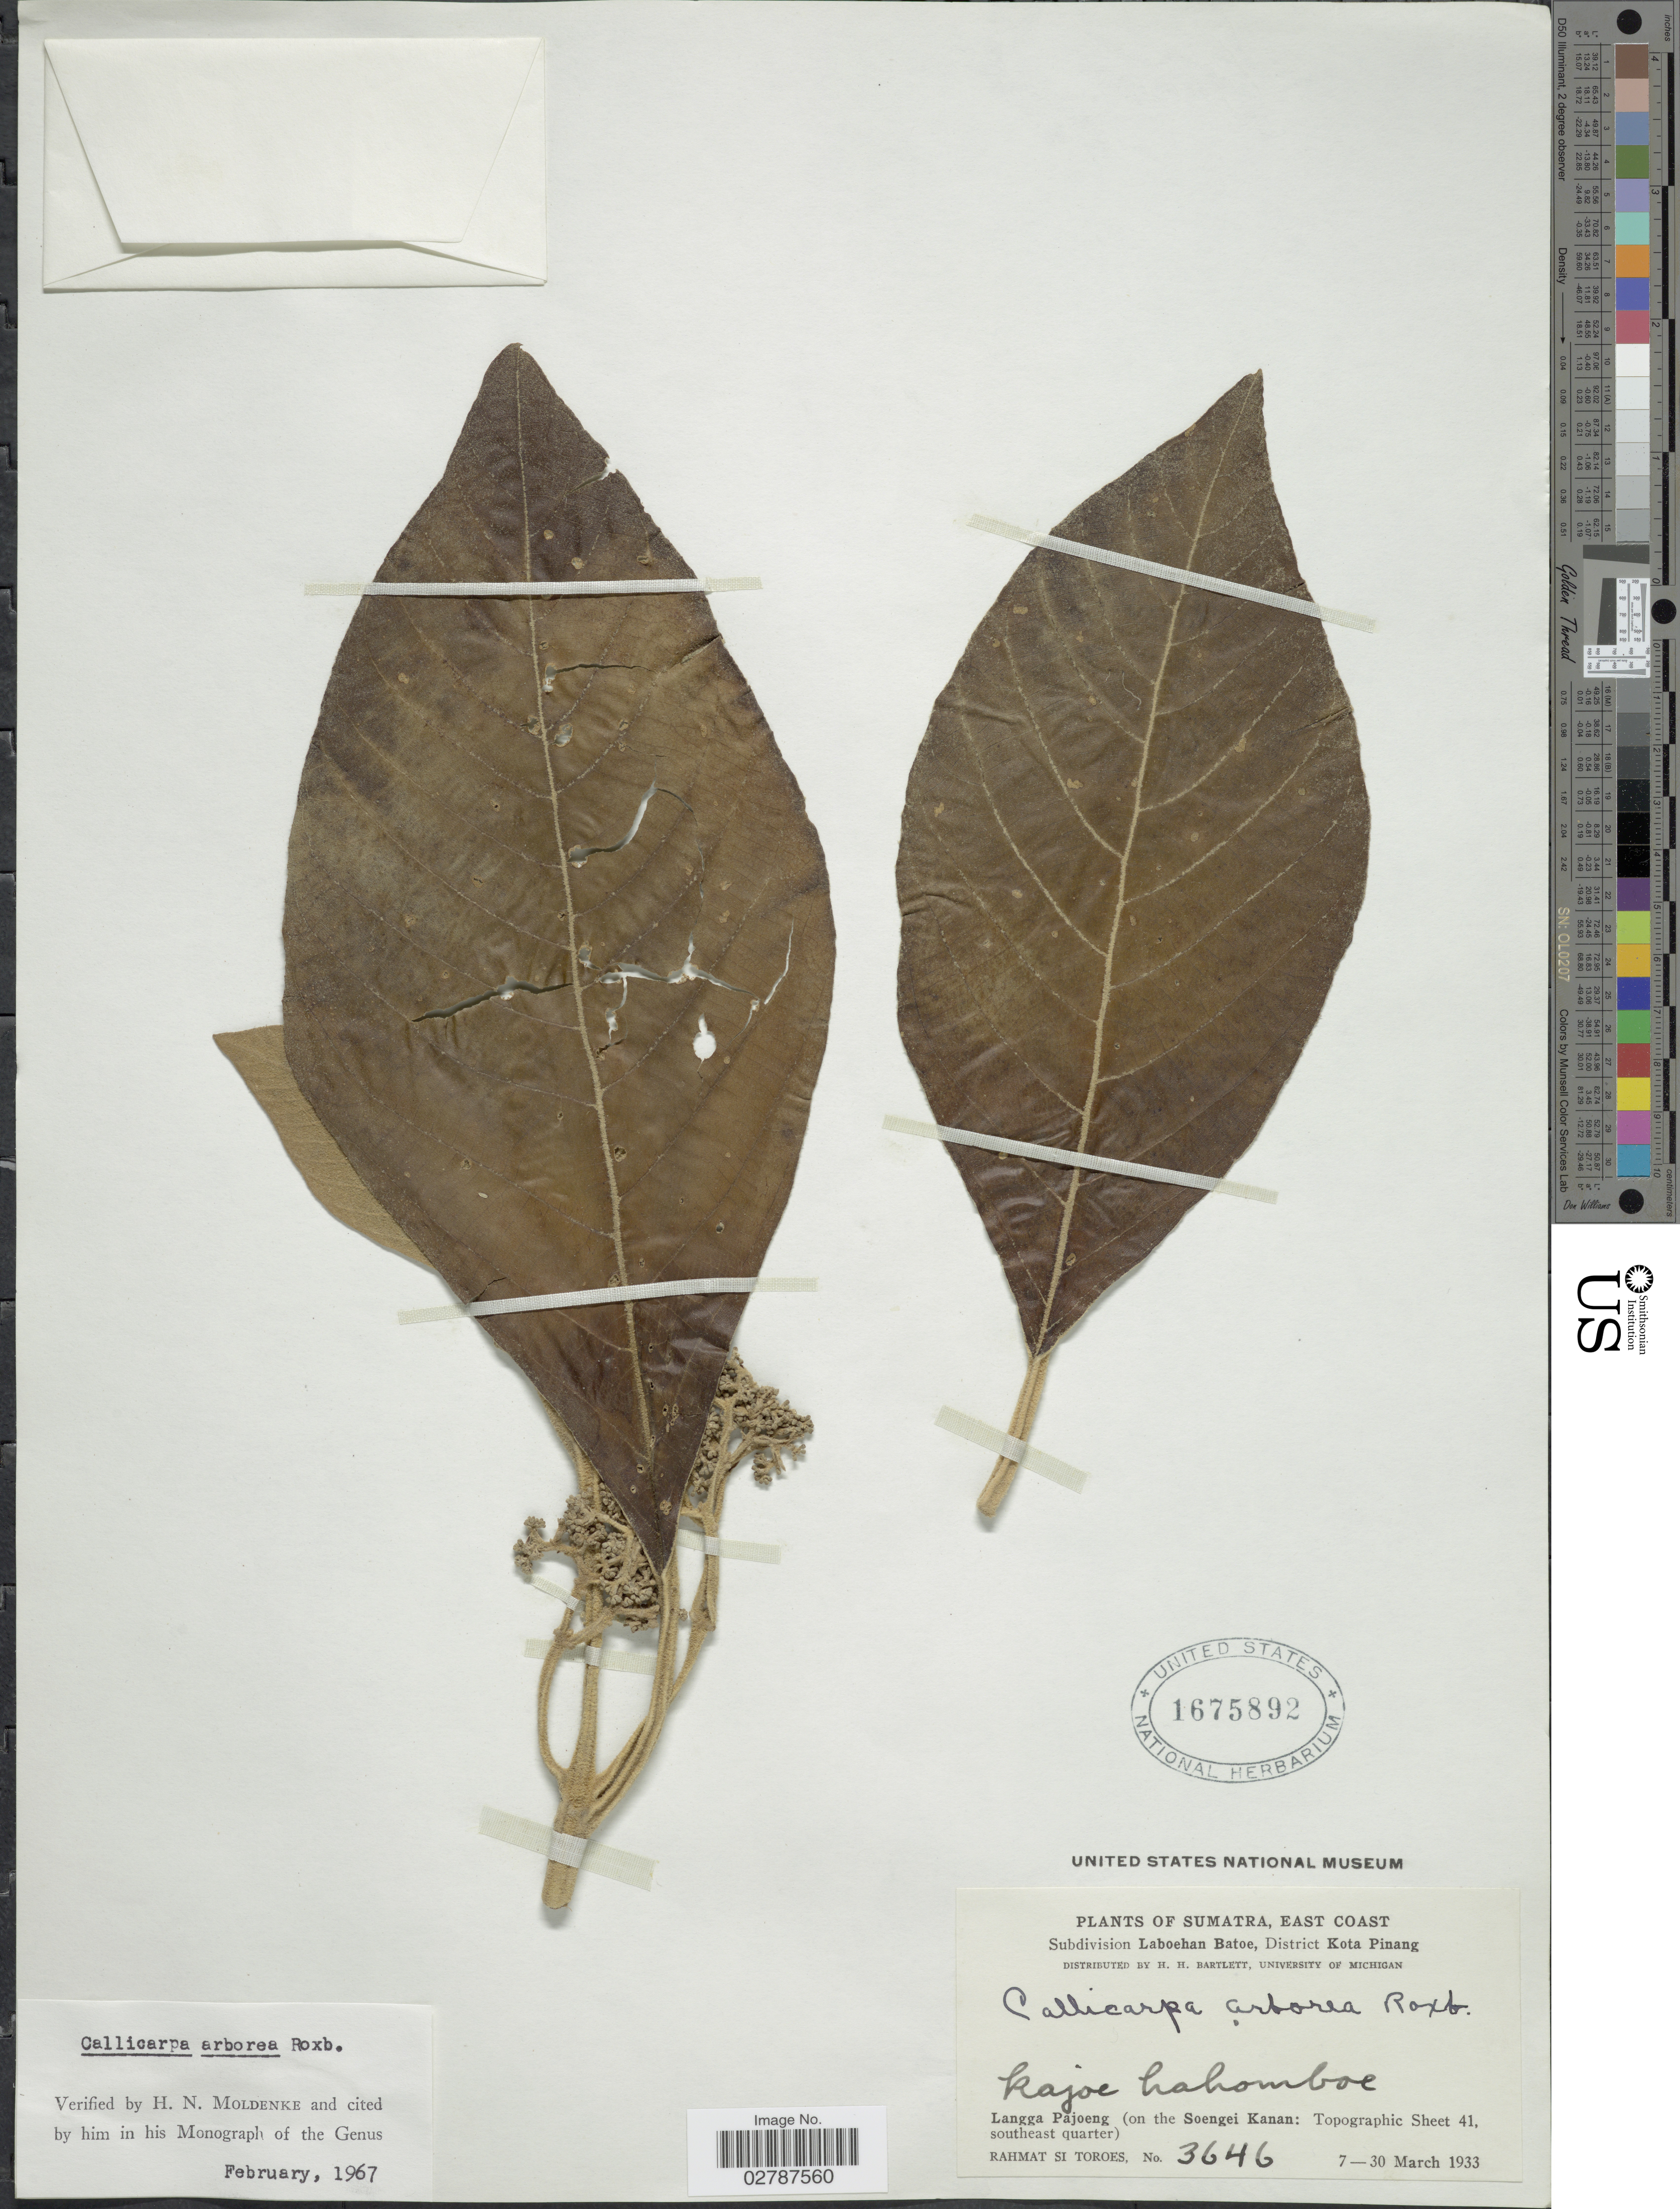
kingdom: Plantae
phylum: Tracheophyta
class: Magnoliopsida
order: Lamiales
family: Lamiaceae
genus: Callicarpa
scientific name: Callicarpa arborea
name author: Roxb.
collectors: Rahmat Si Boeea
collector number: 3646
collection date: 1933-03-07/1933-03-30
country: Indonesia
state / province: Sumatra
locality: East Coast. Subdivision Laboehan Batoe, District Kota Pinang. Langga Pajoeng (on the Soengei Kanan: Topographic Sheet 41, southeast quarter).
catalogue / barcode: US 1675892